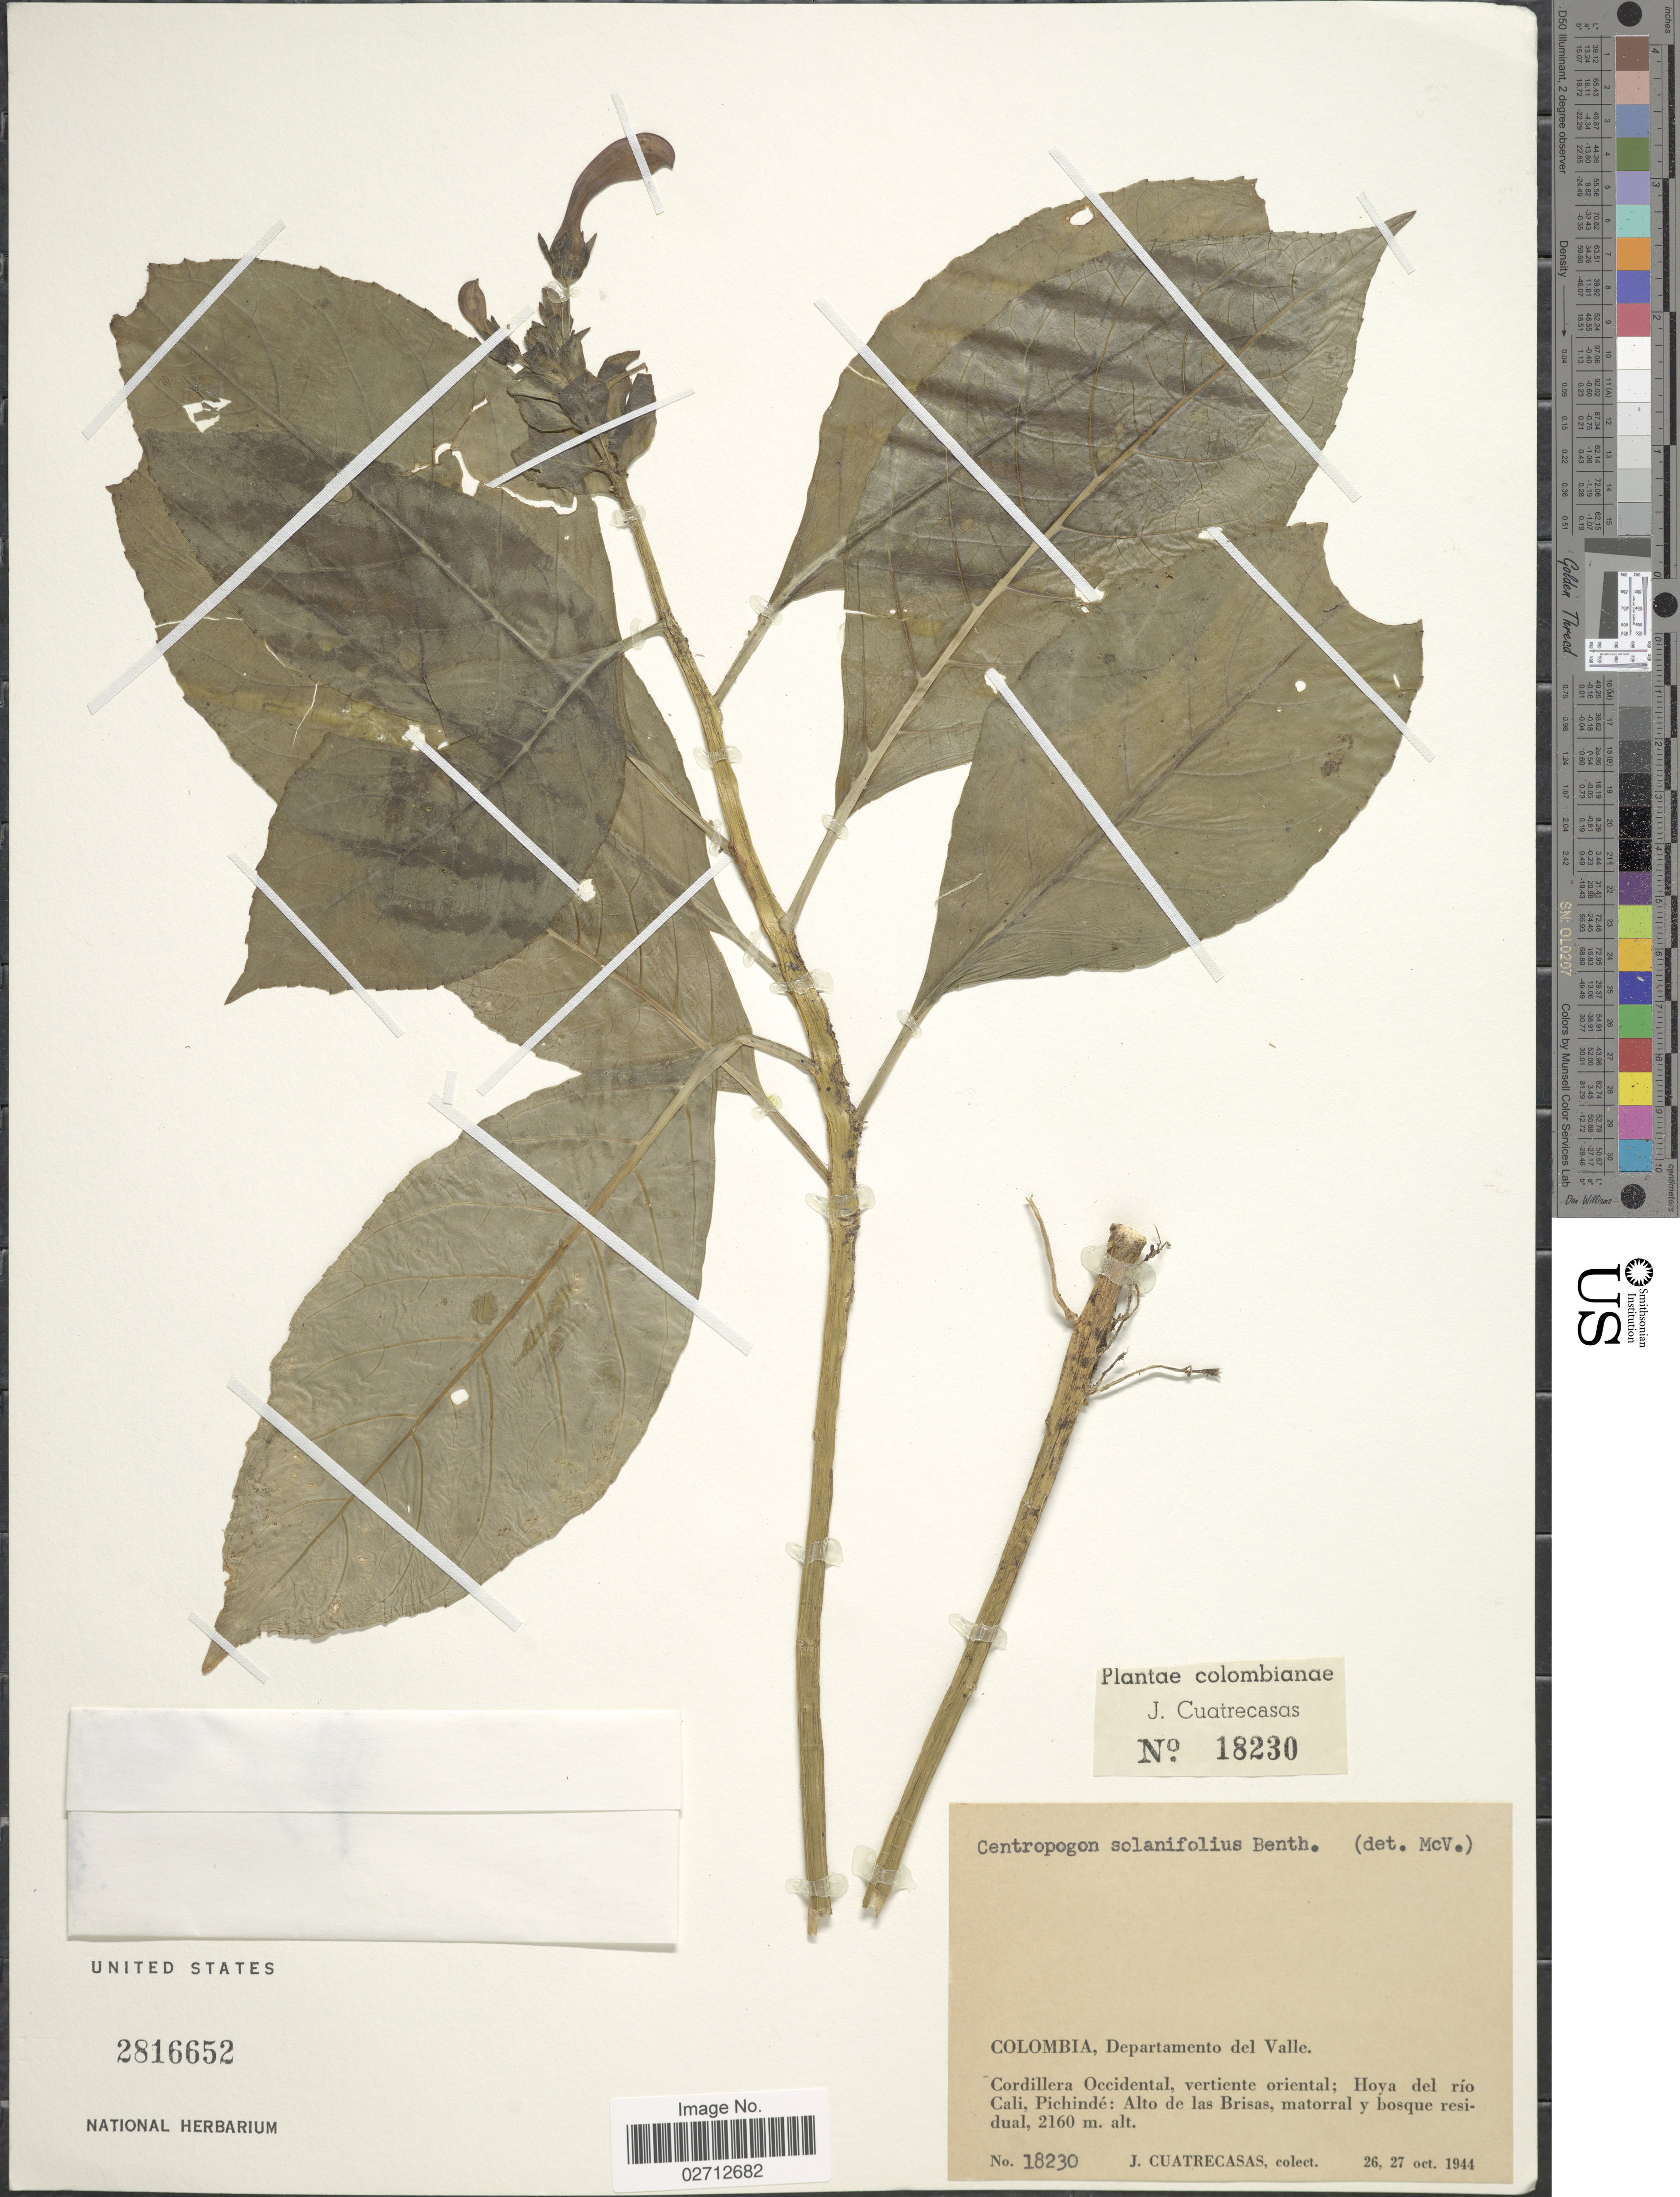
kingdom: Plantae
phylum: Tracheophyta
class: Magnoliopsida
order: Asterales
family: Campanulaceae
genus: Centropogon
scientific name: Centropogon solanifolius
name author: Benth.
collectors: J. Cuatrecasas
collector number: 18230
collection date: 1944-10-26/1944-10-27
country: Colombia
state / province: Valle del Cauca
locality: Departamento del Valle, Cordillera Occidental, vertiente oriental; Hoya del río Cali, Pichindé: Alto de las Brisas, matorral y bosque residual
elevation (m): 2160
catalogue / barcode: US 2816652